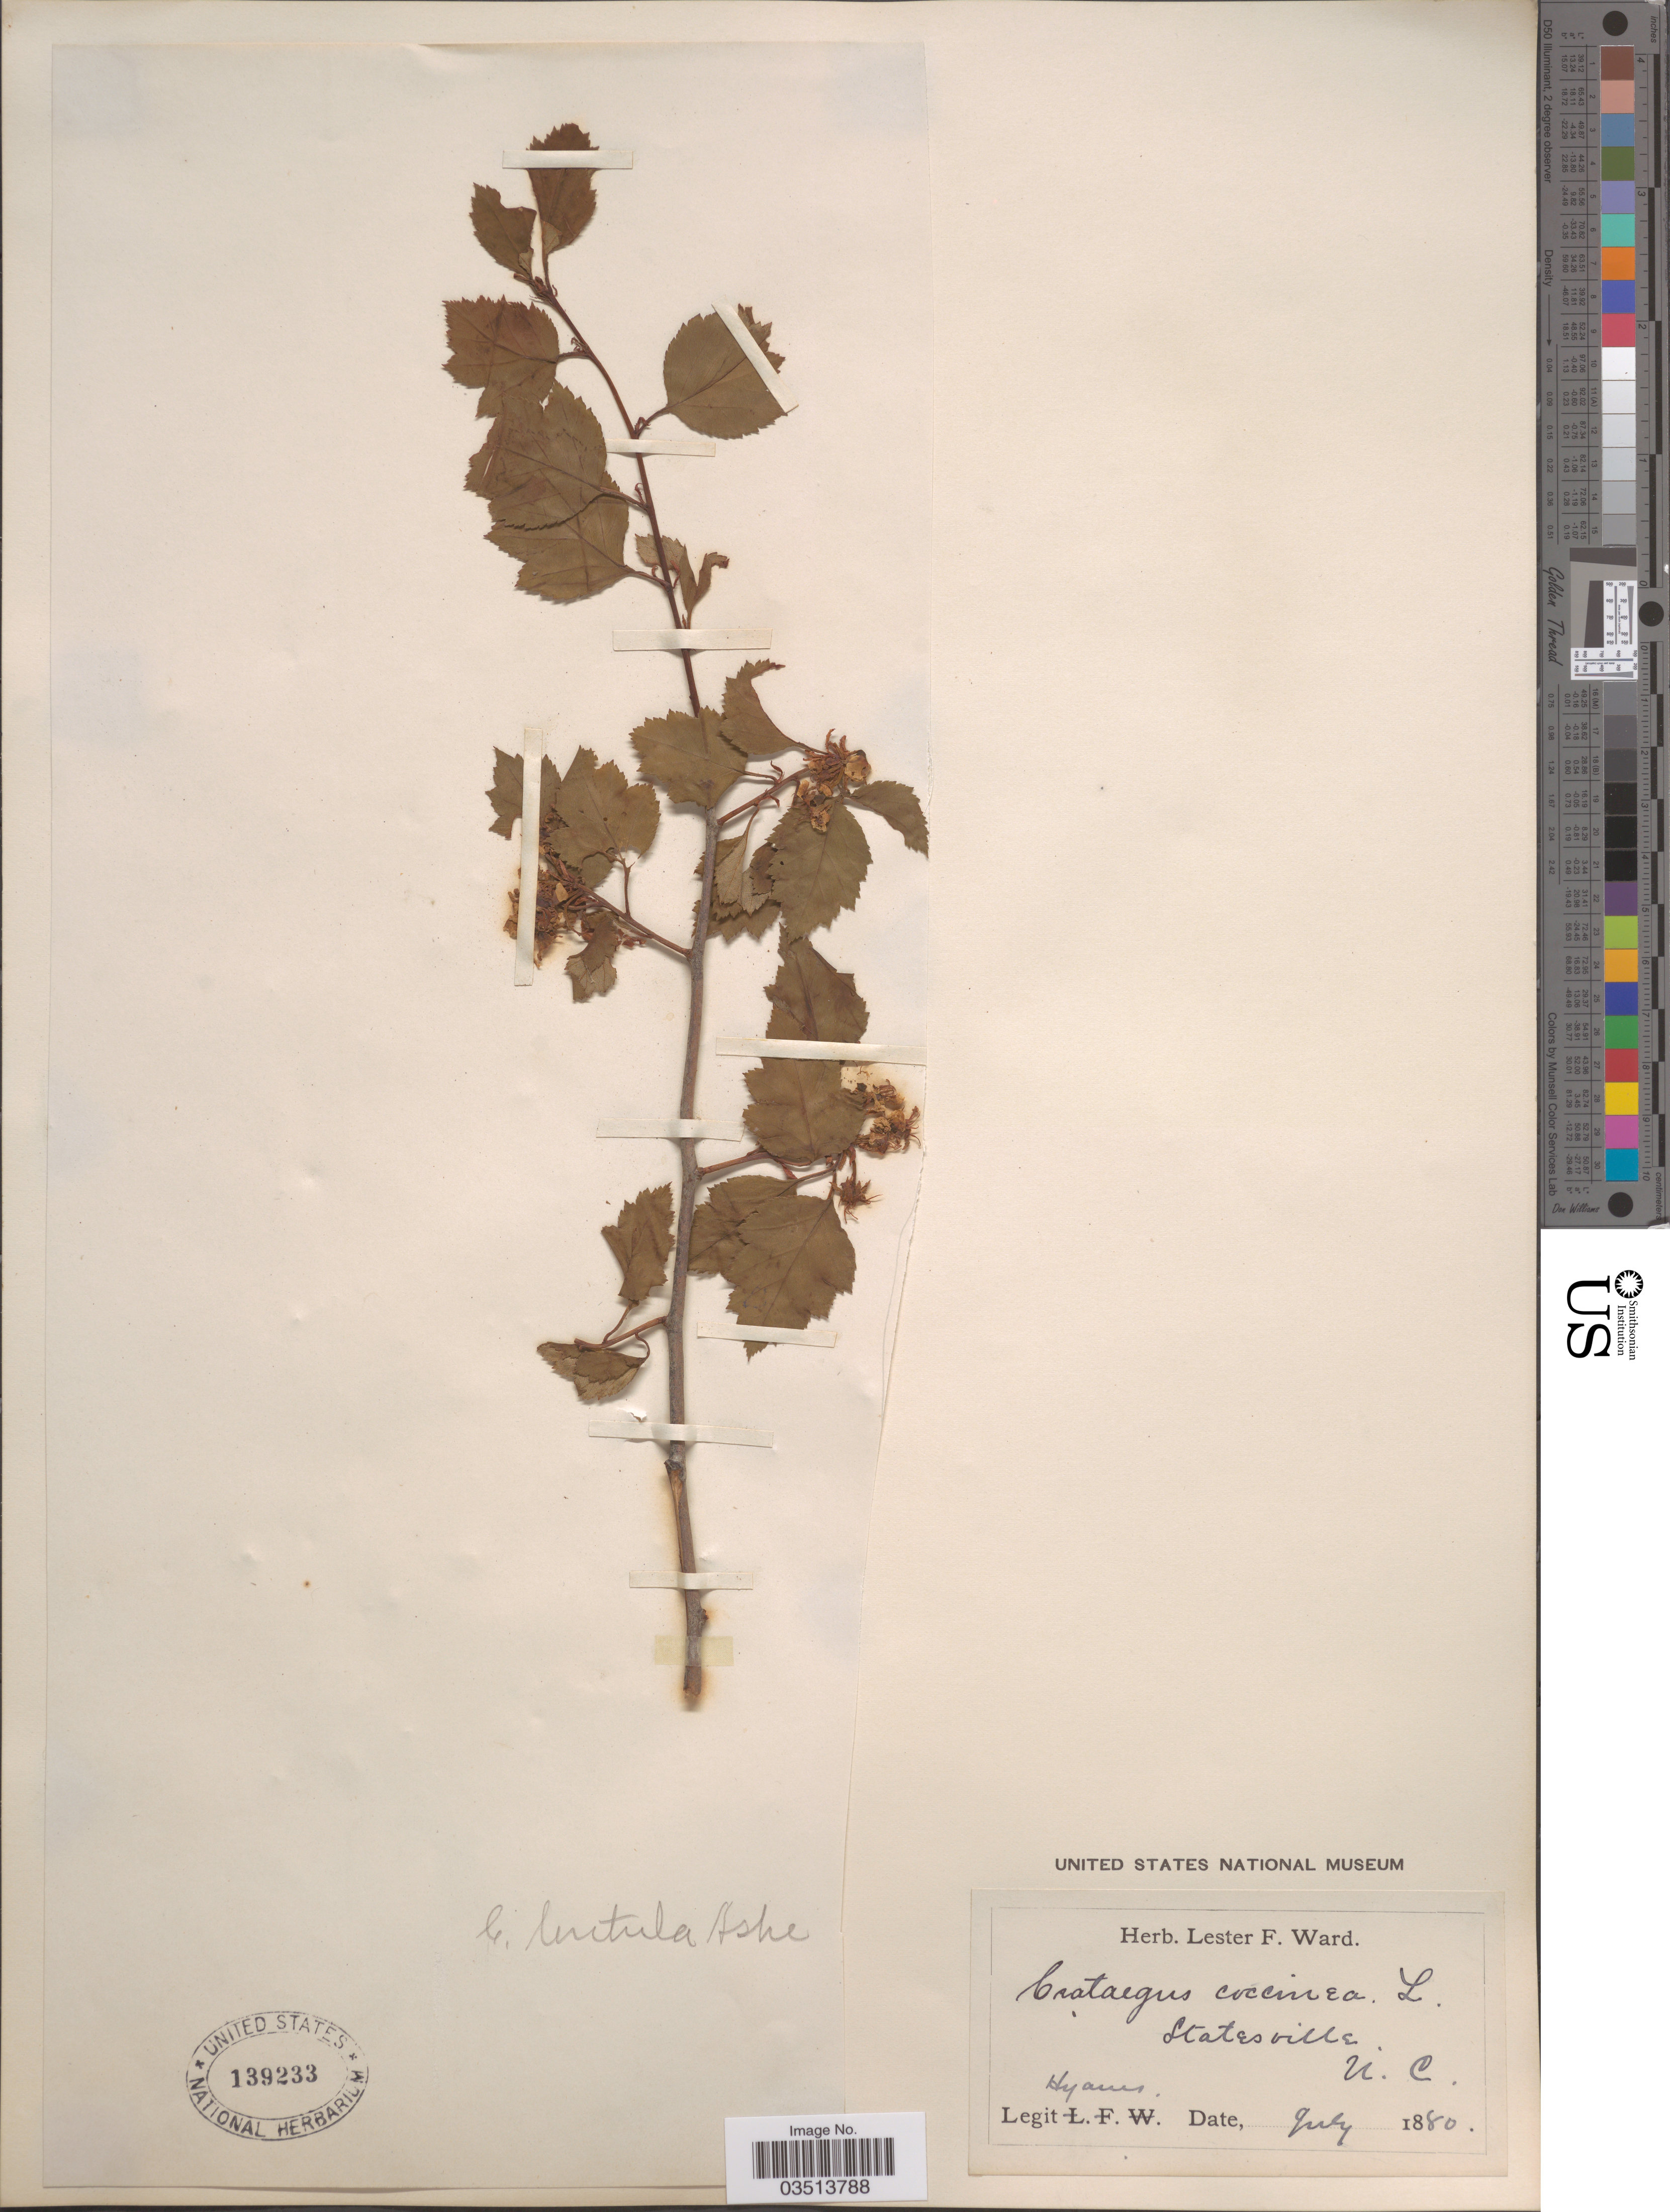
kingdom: Plantae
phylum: Tracheophyta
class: Magnoliopsida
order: Rosales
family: Rosaceae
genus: Crataegus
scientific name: Crataegus coccinea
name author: Ashe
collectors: -. Hyams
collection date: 1880-07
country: United States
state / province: North Carolina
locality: Statesville.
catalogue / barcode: US 139233